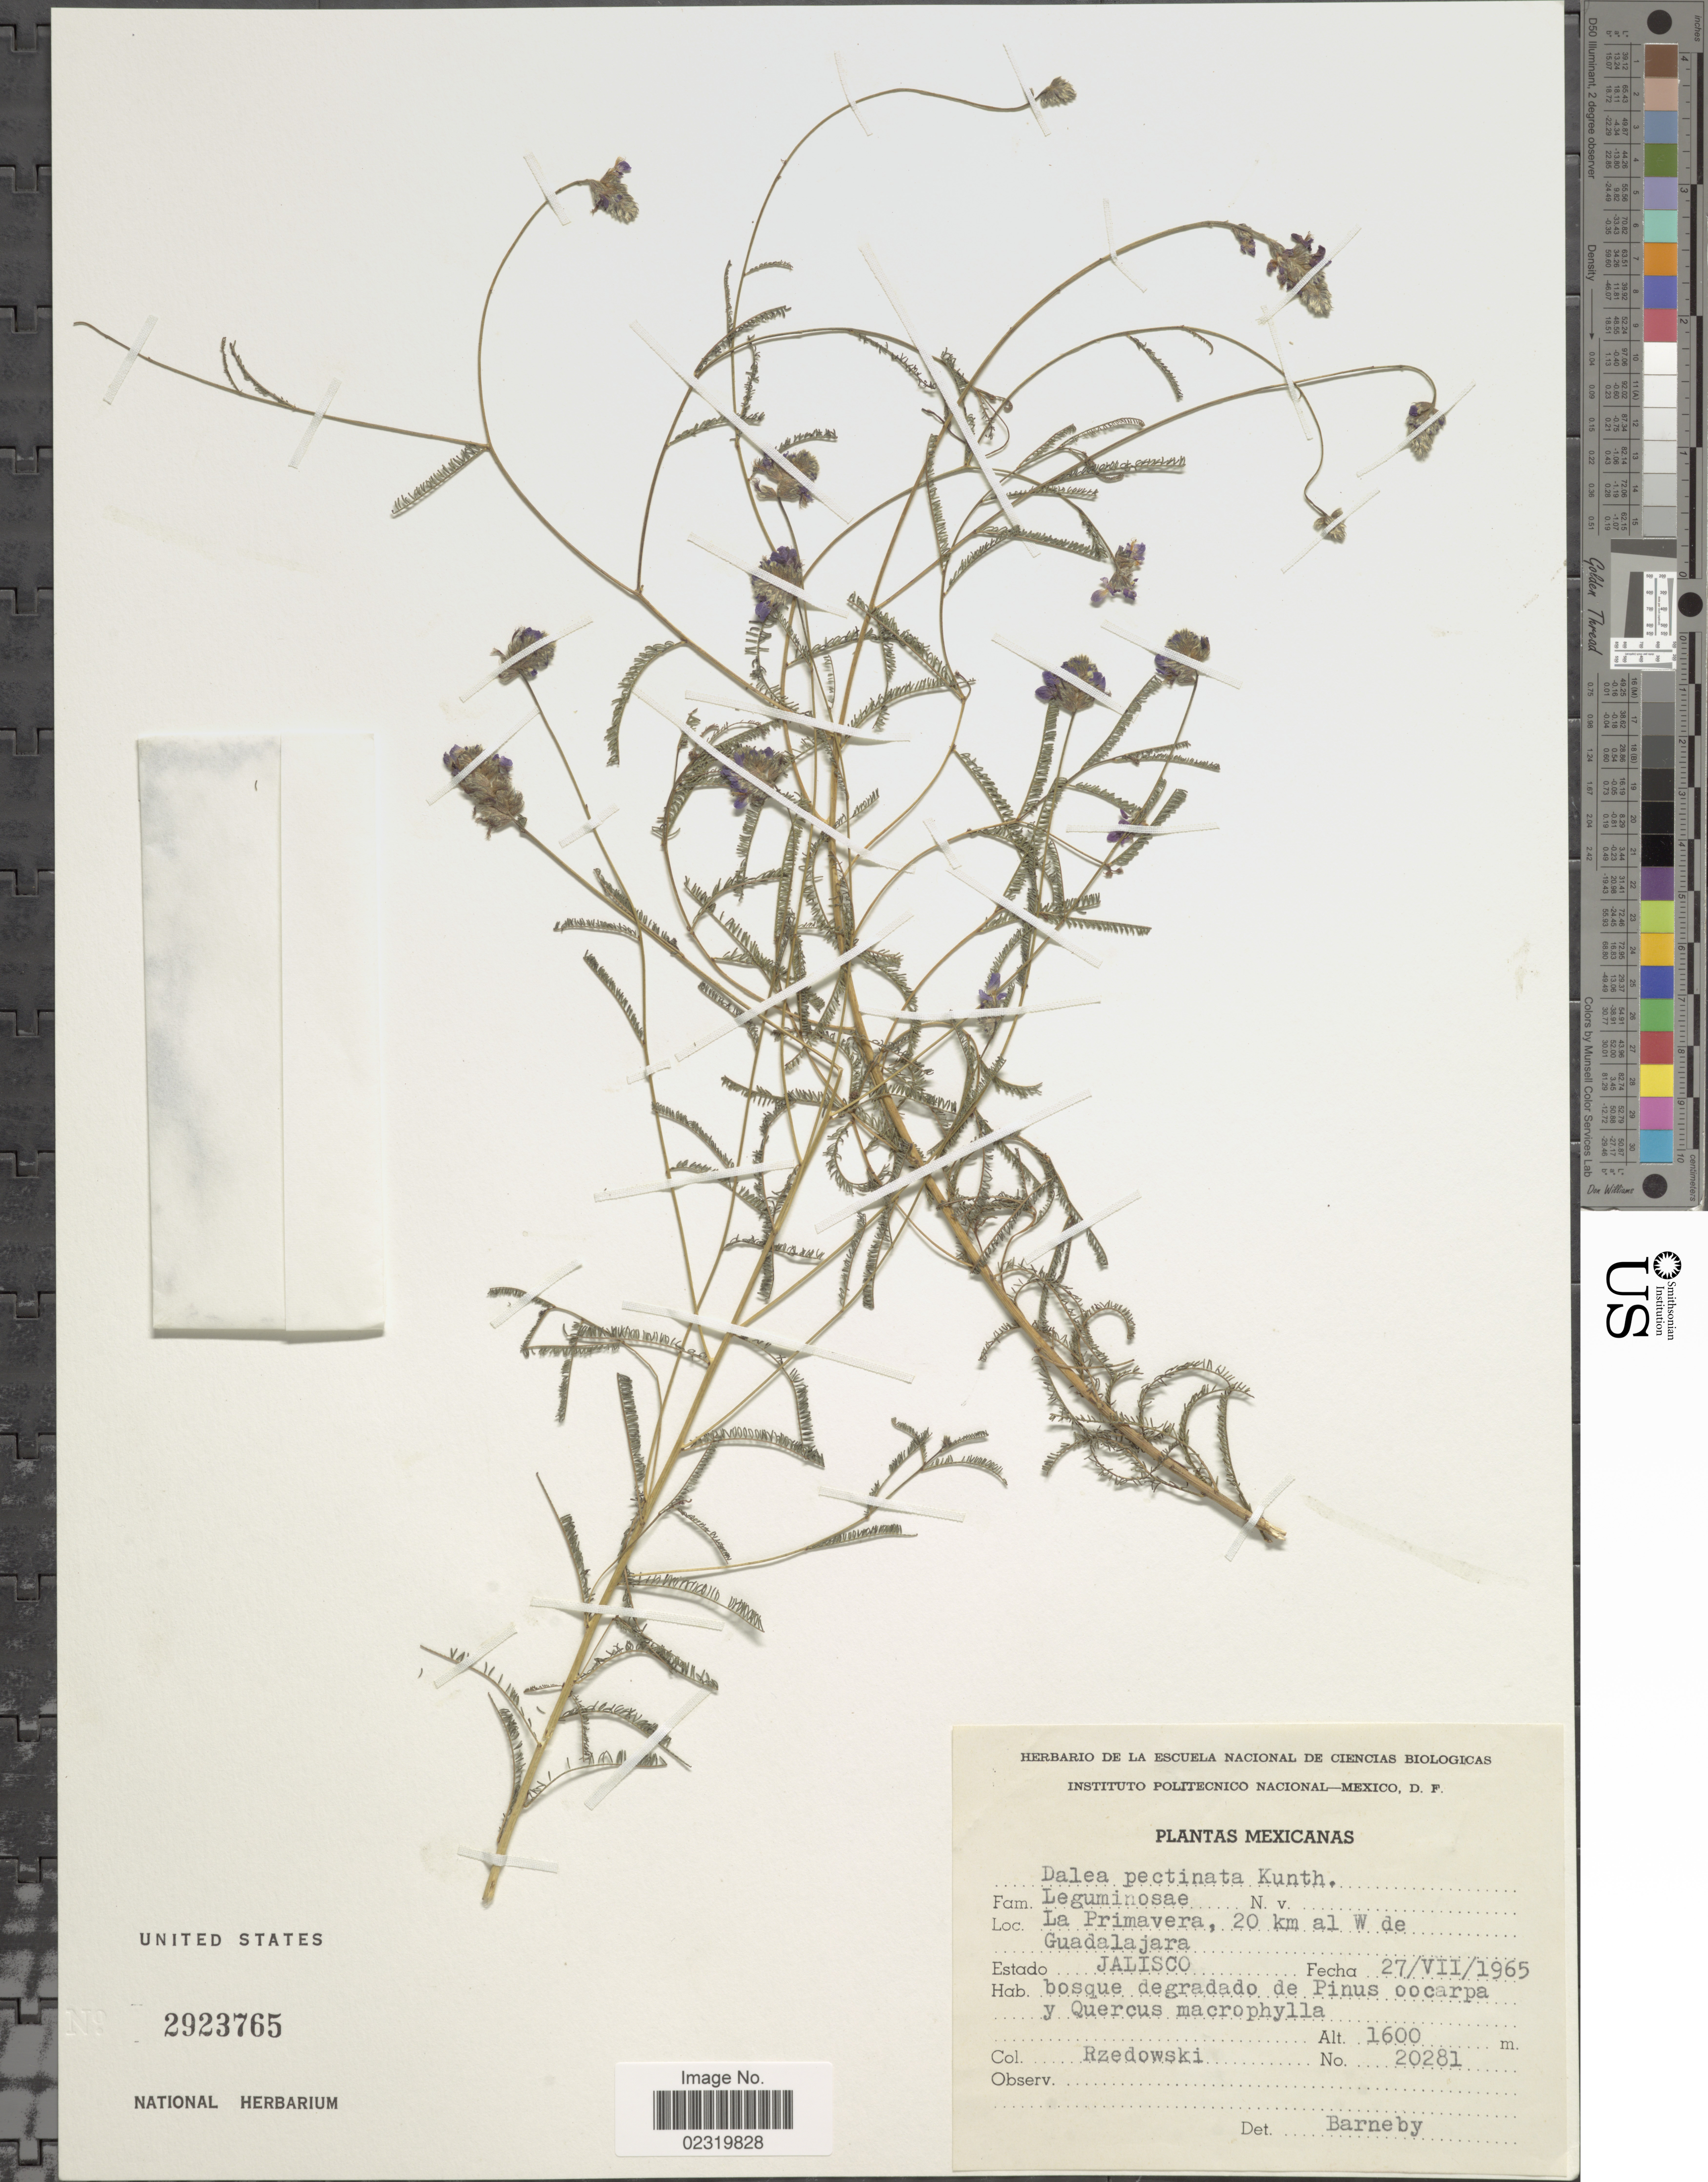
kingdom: Plantae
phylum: Tracheophyta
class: Magnoliopsida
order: Fabales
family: Fabaceae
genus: Dalea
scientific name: Dalea pectinata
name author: Kunth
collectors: Rzedowski, --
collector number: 20281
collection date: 1965-07-27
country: Mexico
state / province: Jalisco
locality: La Primavera, 20 km al W de Guadalajara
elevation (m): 1600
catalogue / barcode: US 2923765